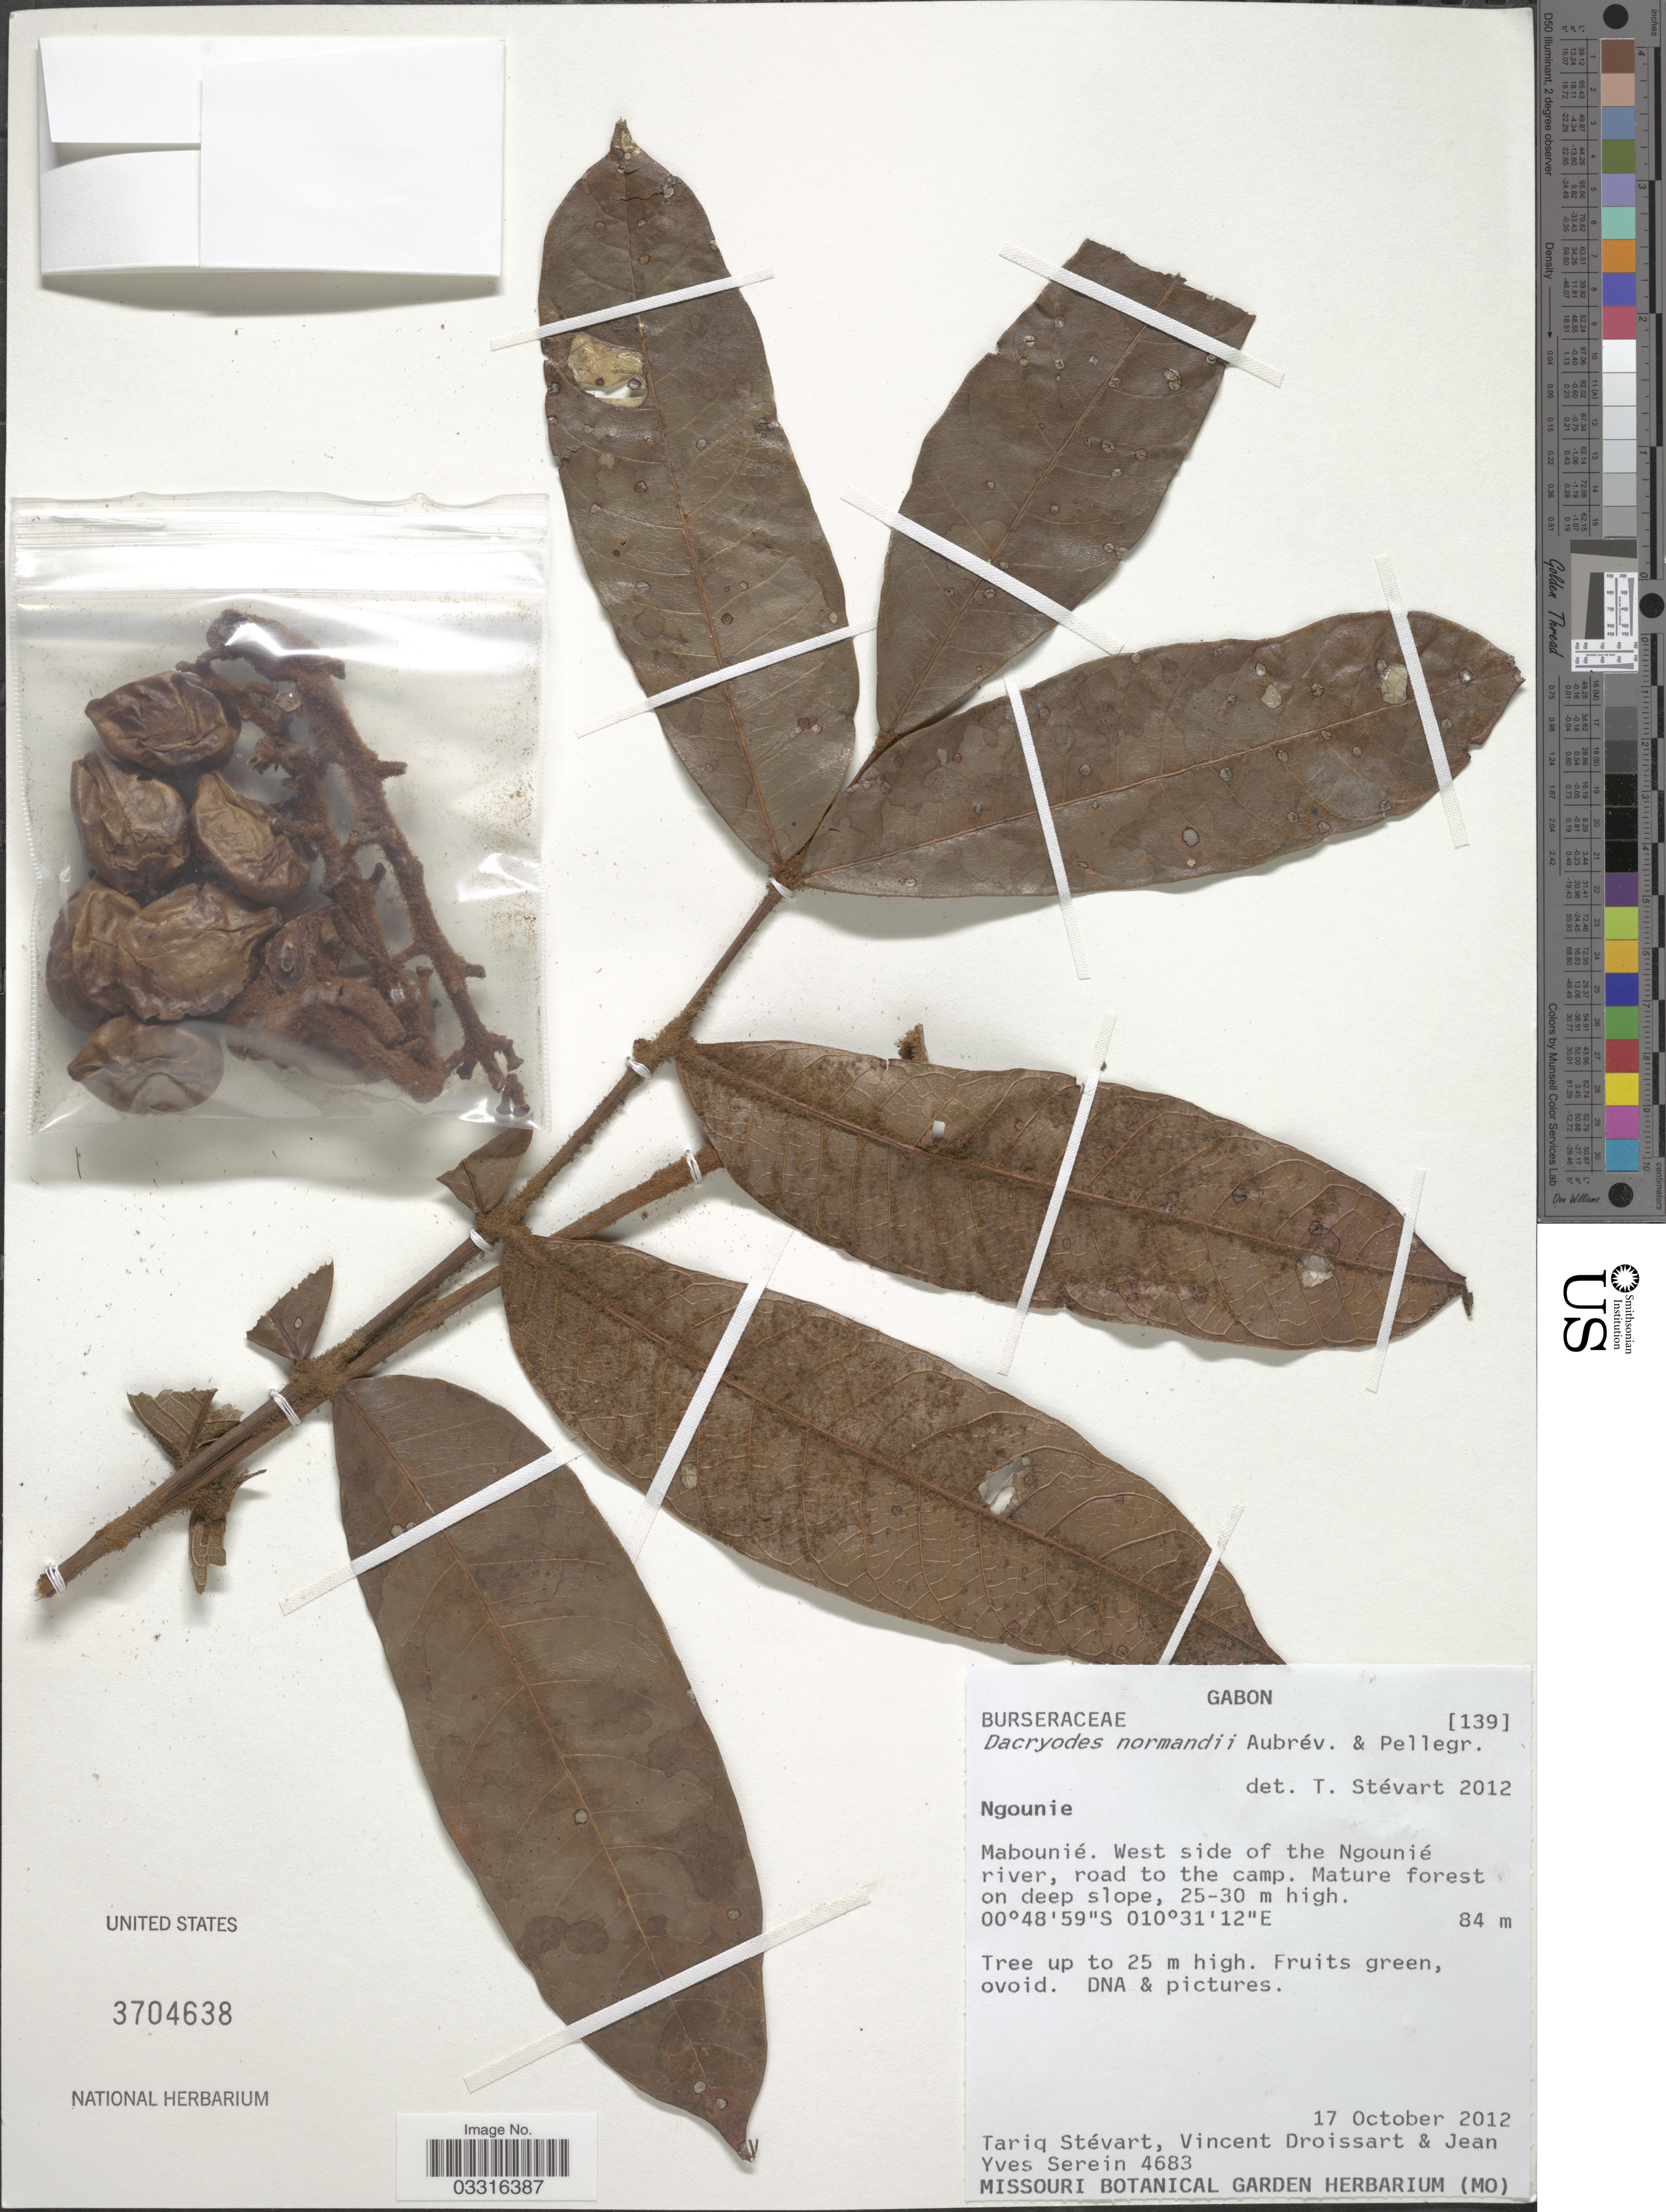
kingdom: Plantae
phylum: Tracheophyta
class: Magnoliopsida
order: Sapindales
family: Burseraceae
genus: Dacryodes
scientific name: Dacryodes normandii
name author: Aubr. & Pellegr.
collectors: T. Stévart, V. Droissart & J. Serein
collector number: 4683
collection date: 2012-10-17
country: Gabon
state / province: Ngounie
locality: Mabounié. West side of the Ngounié river, road to the camp.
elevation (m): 84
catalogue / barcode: US 3704638